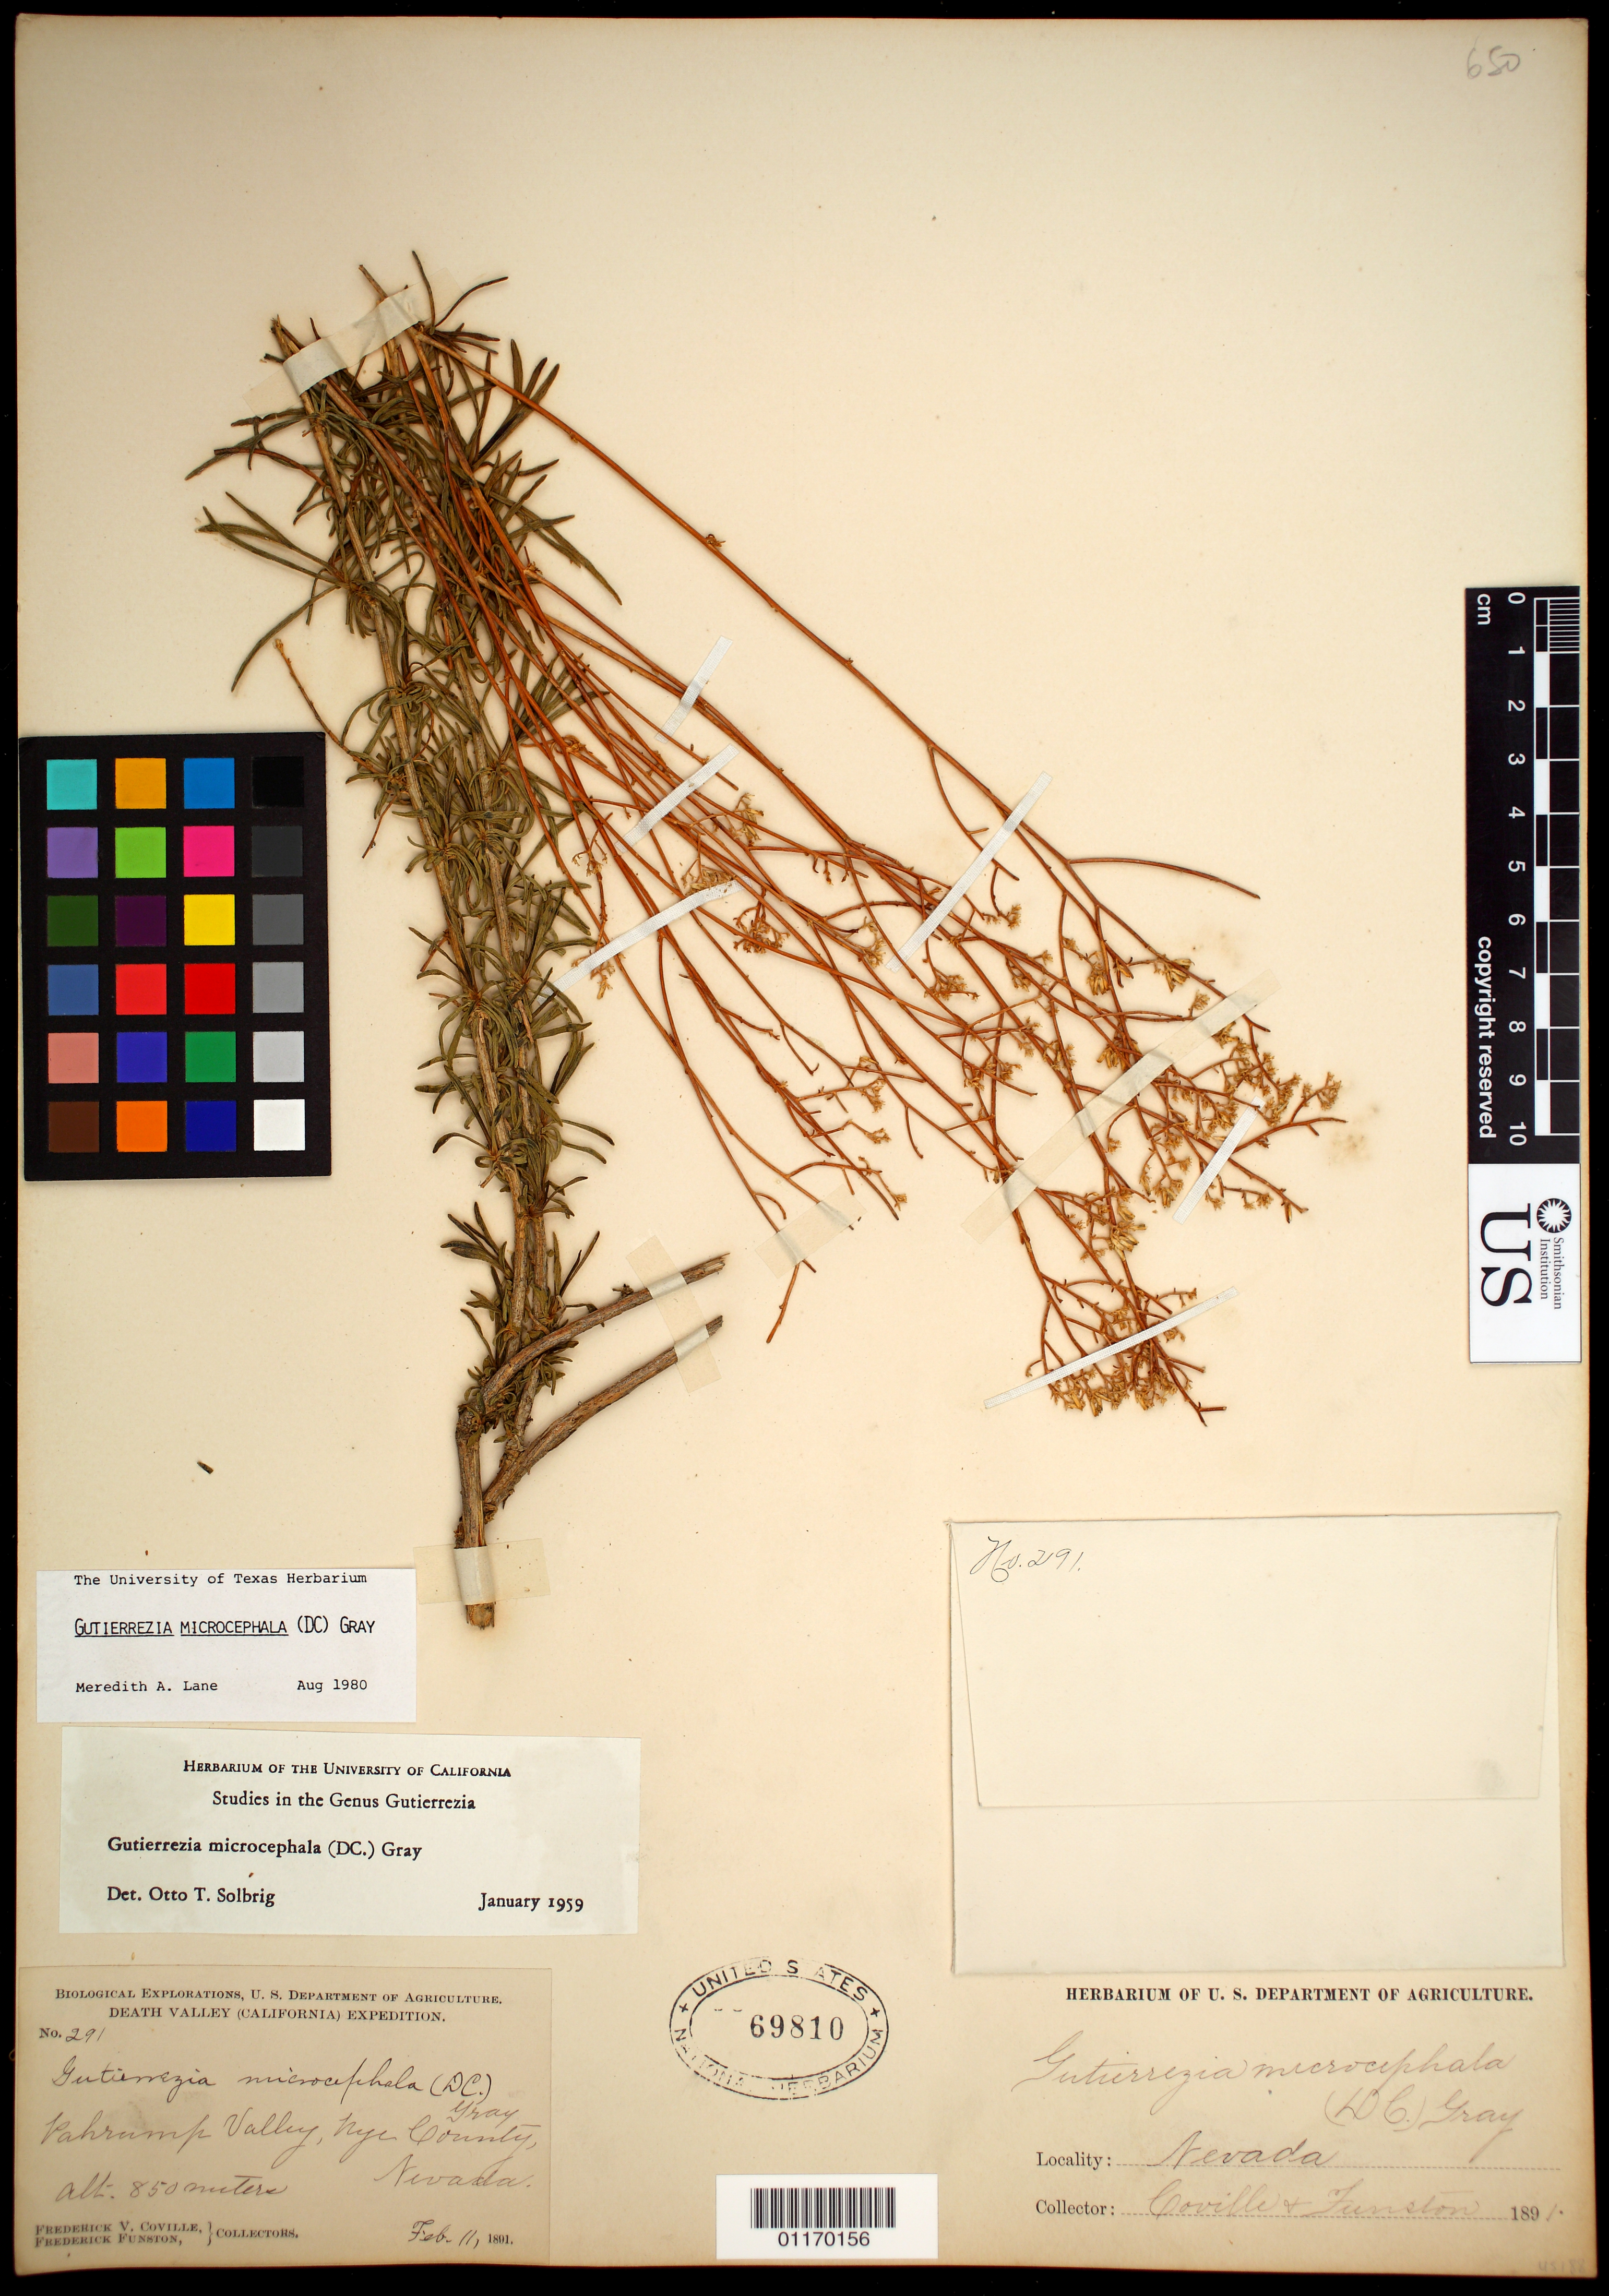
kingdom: Plantae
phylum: Tracheophyta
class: Magnoliopsida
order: Asterales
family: Asteraceae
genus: Gutierrezia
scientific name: Gutierrezia microcephala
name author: (DC.) A. Gray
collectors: F. V. Coville & F. Funston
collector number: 291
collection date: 1891-02-11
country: United States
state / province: California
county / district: Inyo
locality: Pahrump Valley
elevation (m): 850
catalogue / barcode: US 69810